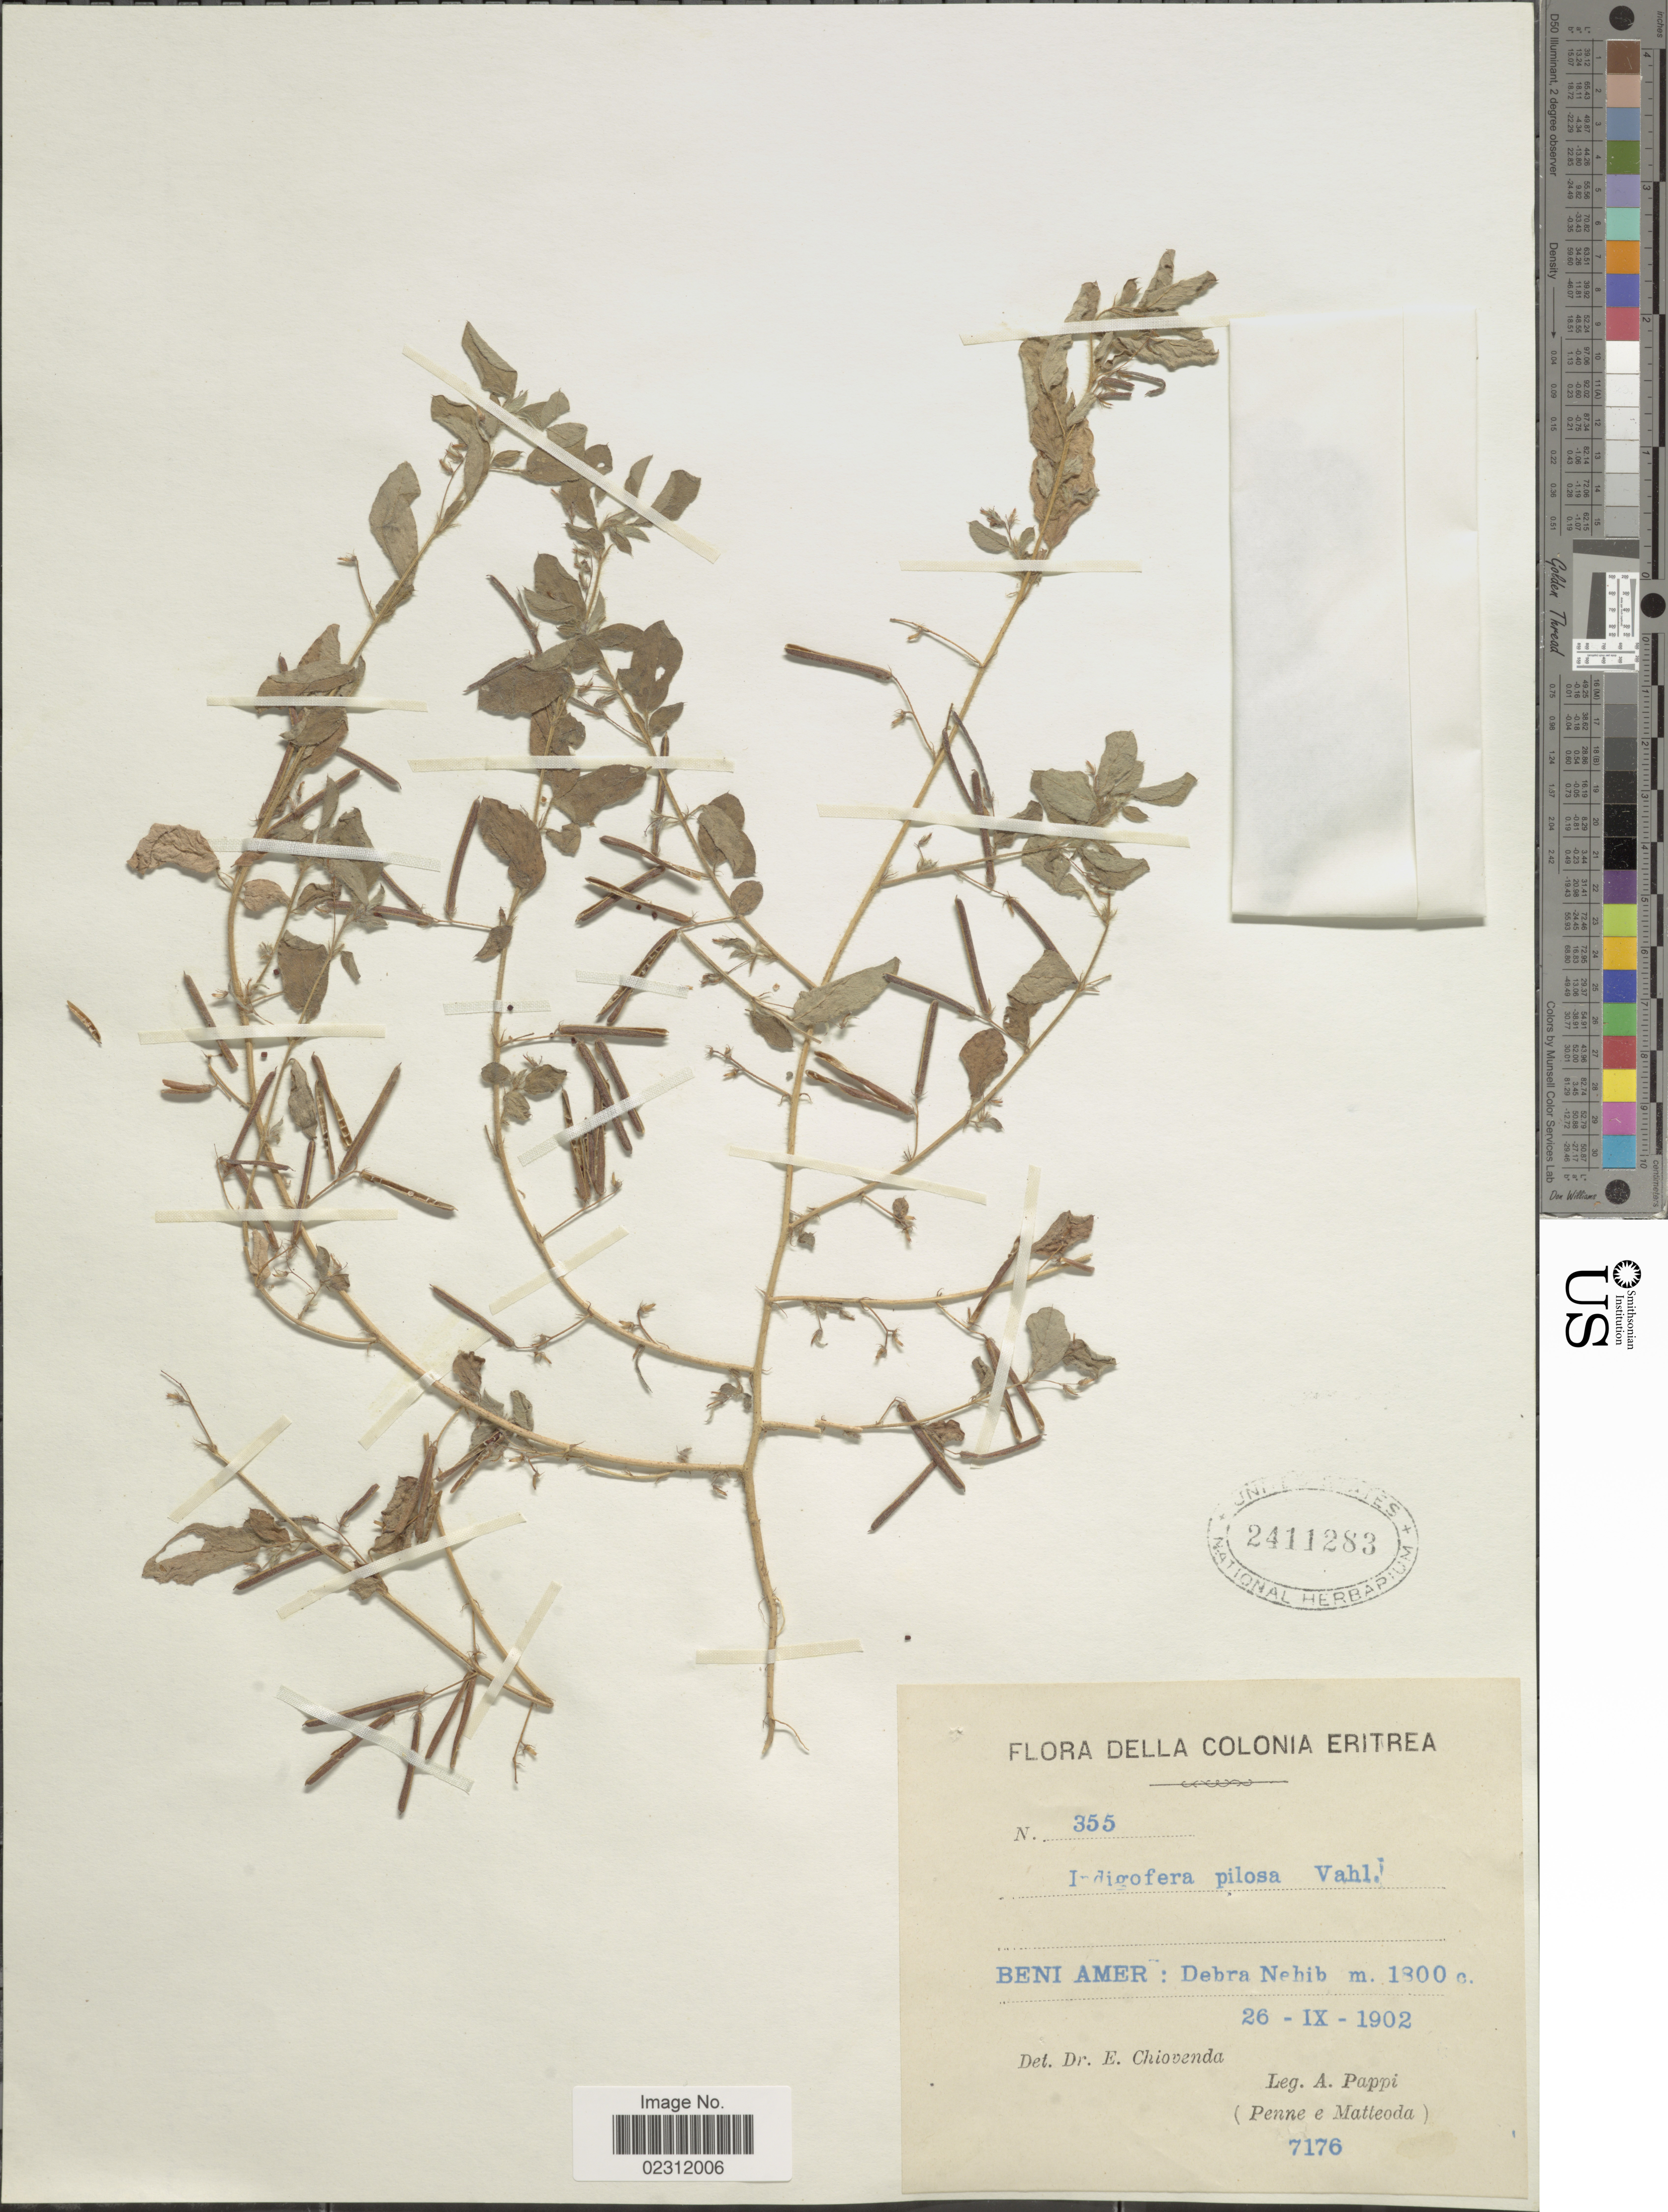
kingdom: Plantae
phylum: Tracheophyta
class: Magnoliopsida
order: Fabales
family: Fabaceae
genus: Indigofera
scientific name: Indigofera pilosa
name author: Poir.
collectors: A. Pappi, Penne & Matteoda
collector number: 355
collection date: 1902-09-26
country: Eritrea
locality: Beni Amer, Debra Nehib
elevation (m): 1800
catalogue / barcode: US 2411283